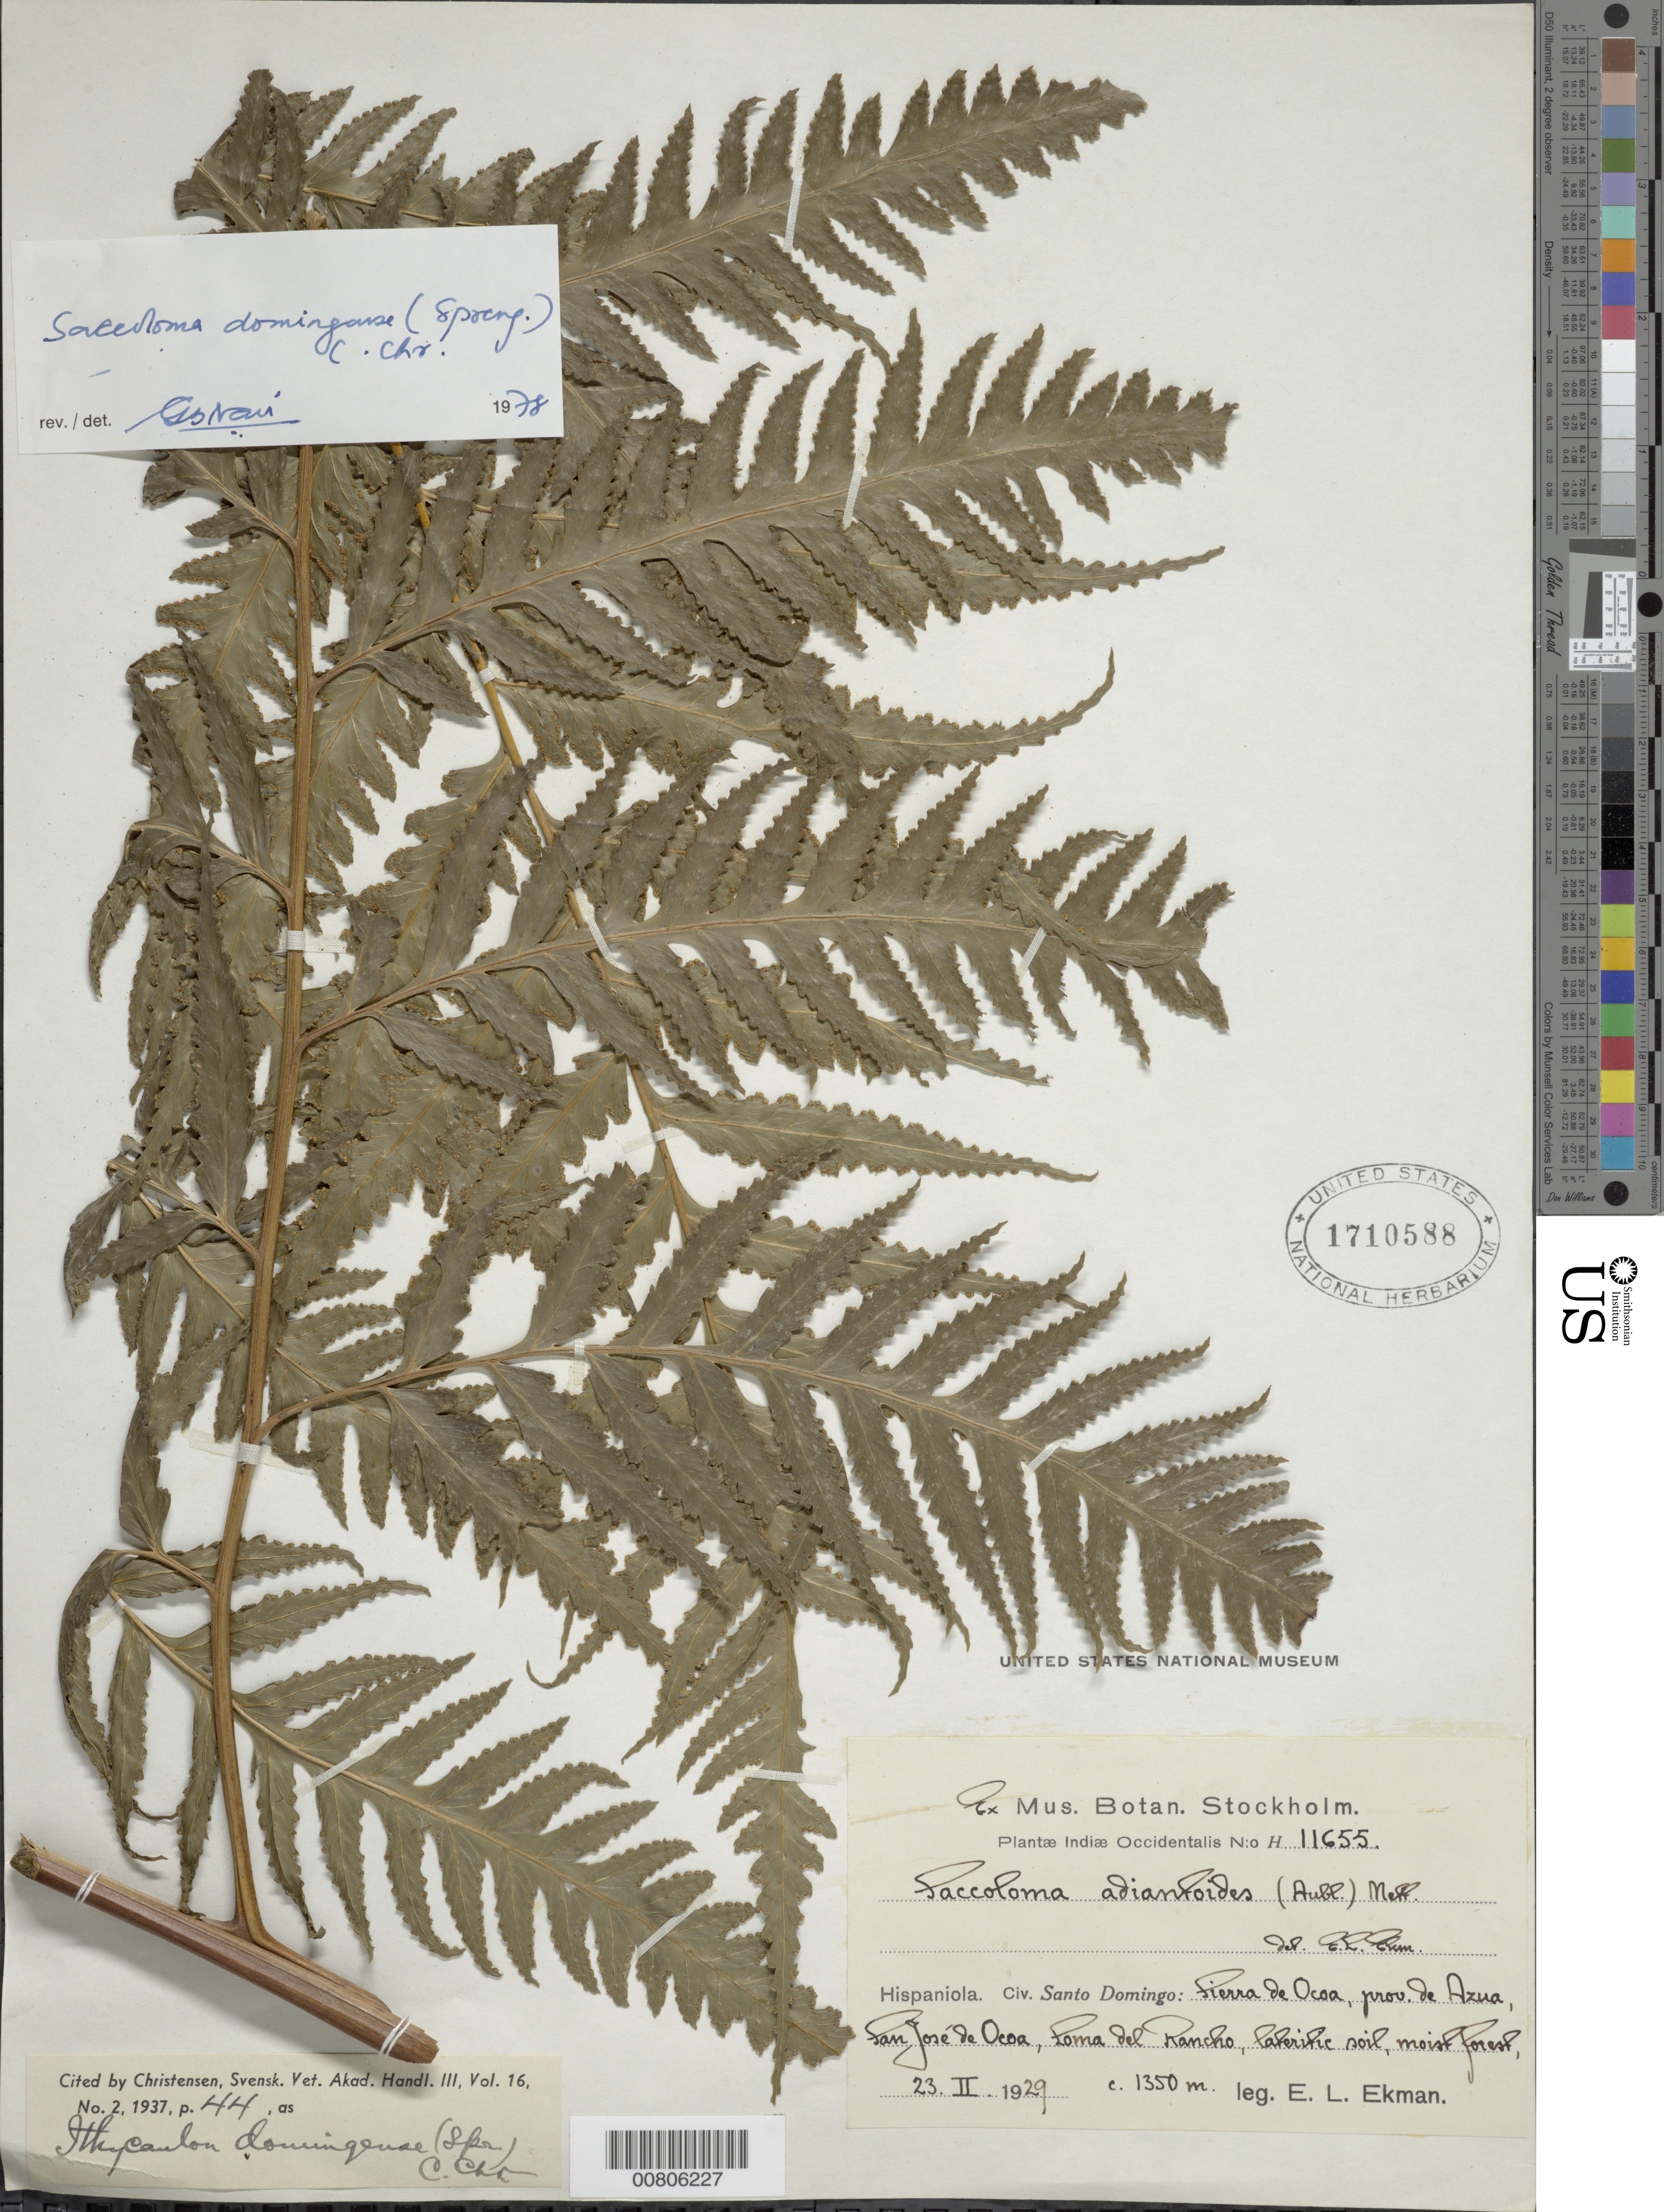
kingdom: Plantae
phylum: Tracheophyta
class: Polypodiopsida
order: Polypodiales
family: Saccolomataceae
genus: Saccoloma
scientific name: Saccoloma domingense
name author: (Spreng.) C. Chr.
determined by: Nair, G. B.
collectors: E. L. Ekman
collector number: H 11655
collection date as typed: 23 Feb 1929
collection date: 1929-02-23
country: Dominican Republic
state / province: Azua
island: Hispaniola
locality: Sierra de Ocoa, San José de Ocoa, Loma del Rancho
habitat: Laterite soil, moist forest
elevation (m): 1350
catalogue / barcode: US 1710588